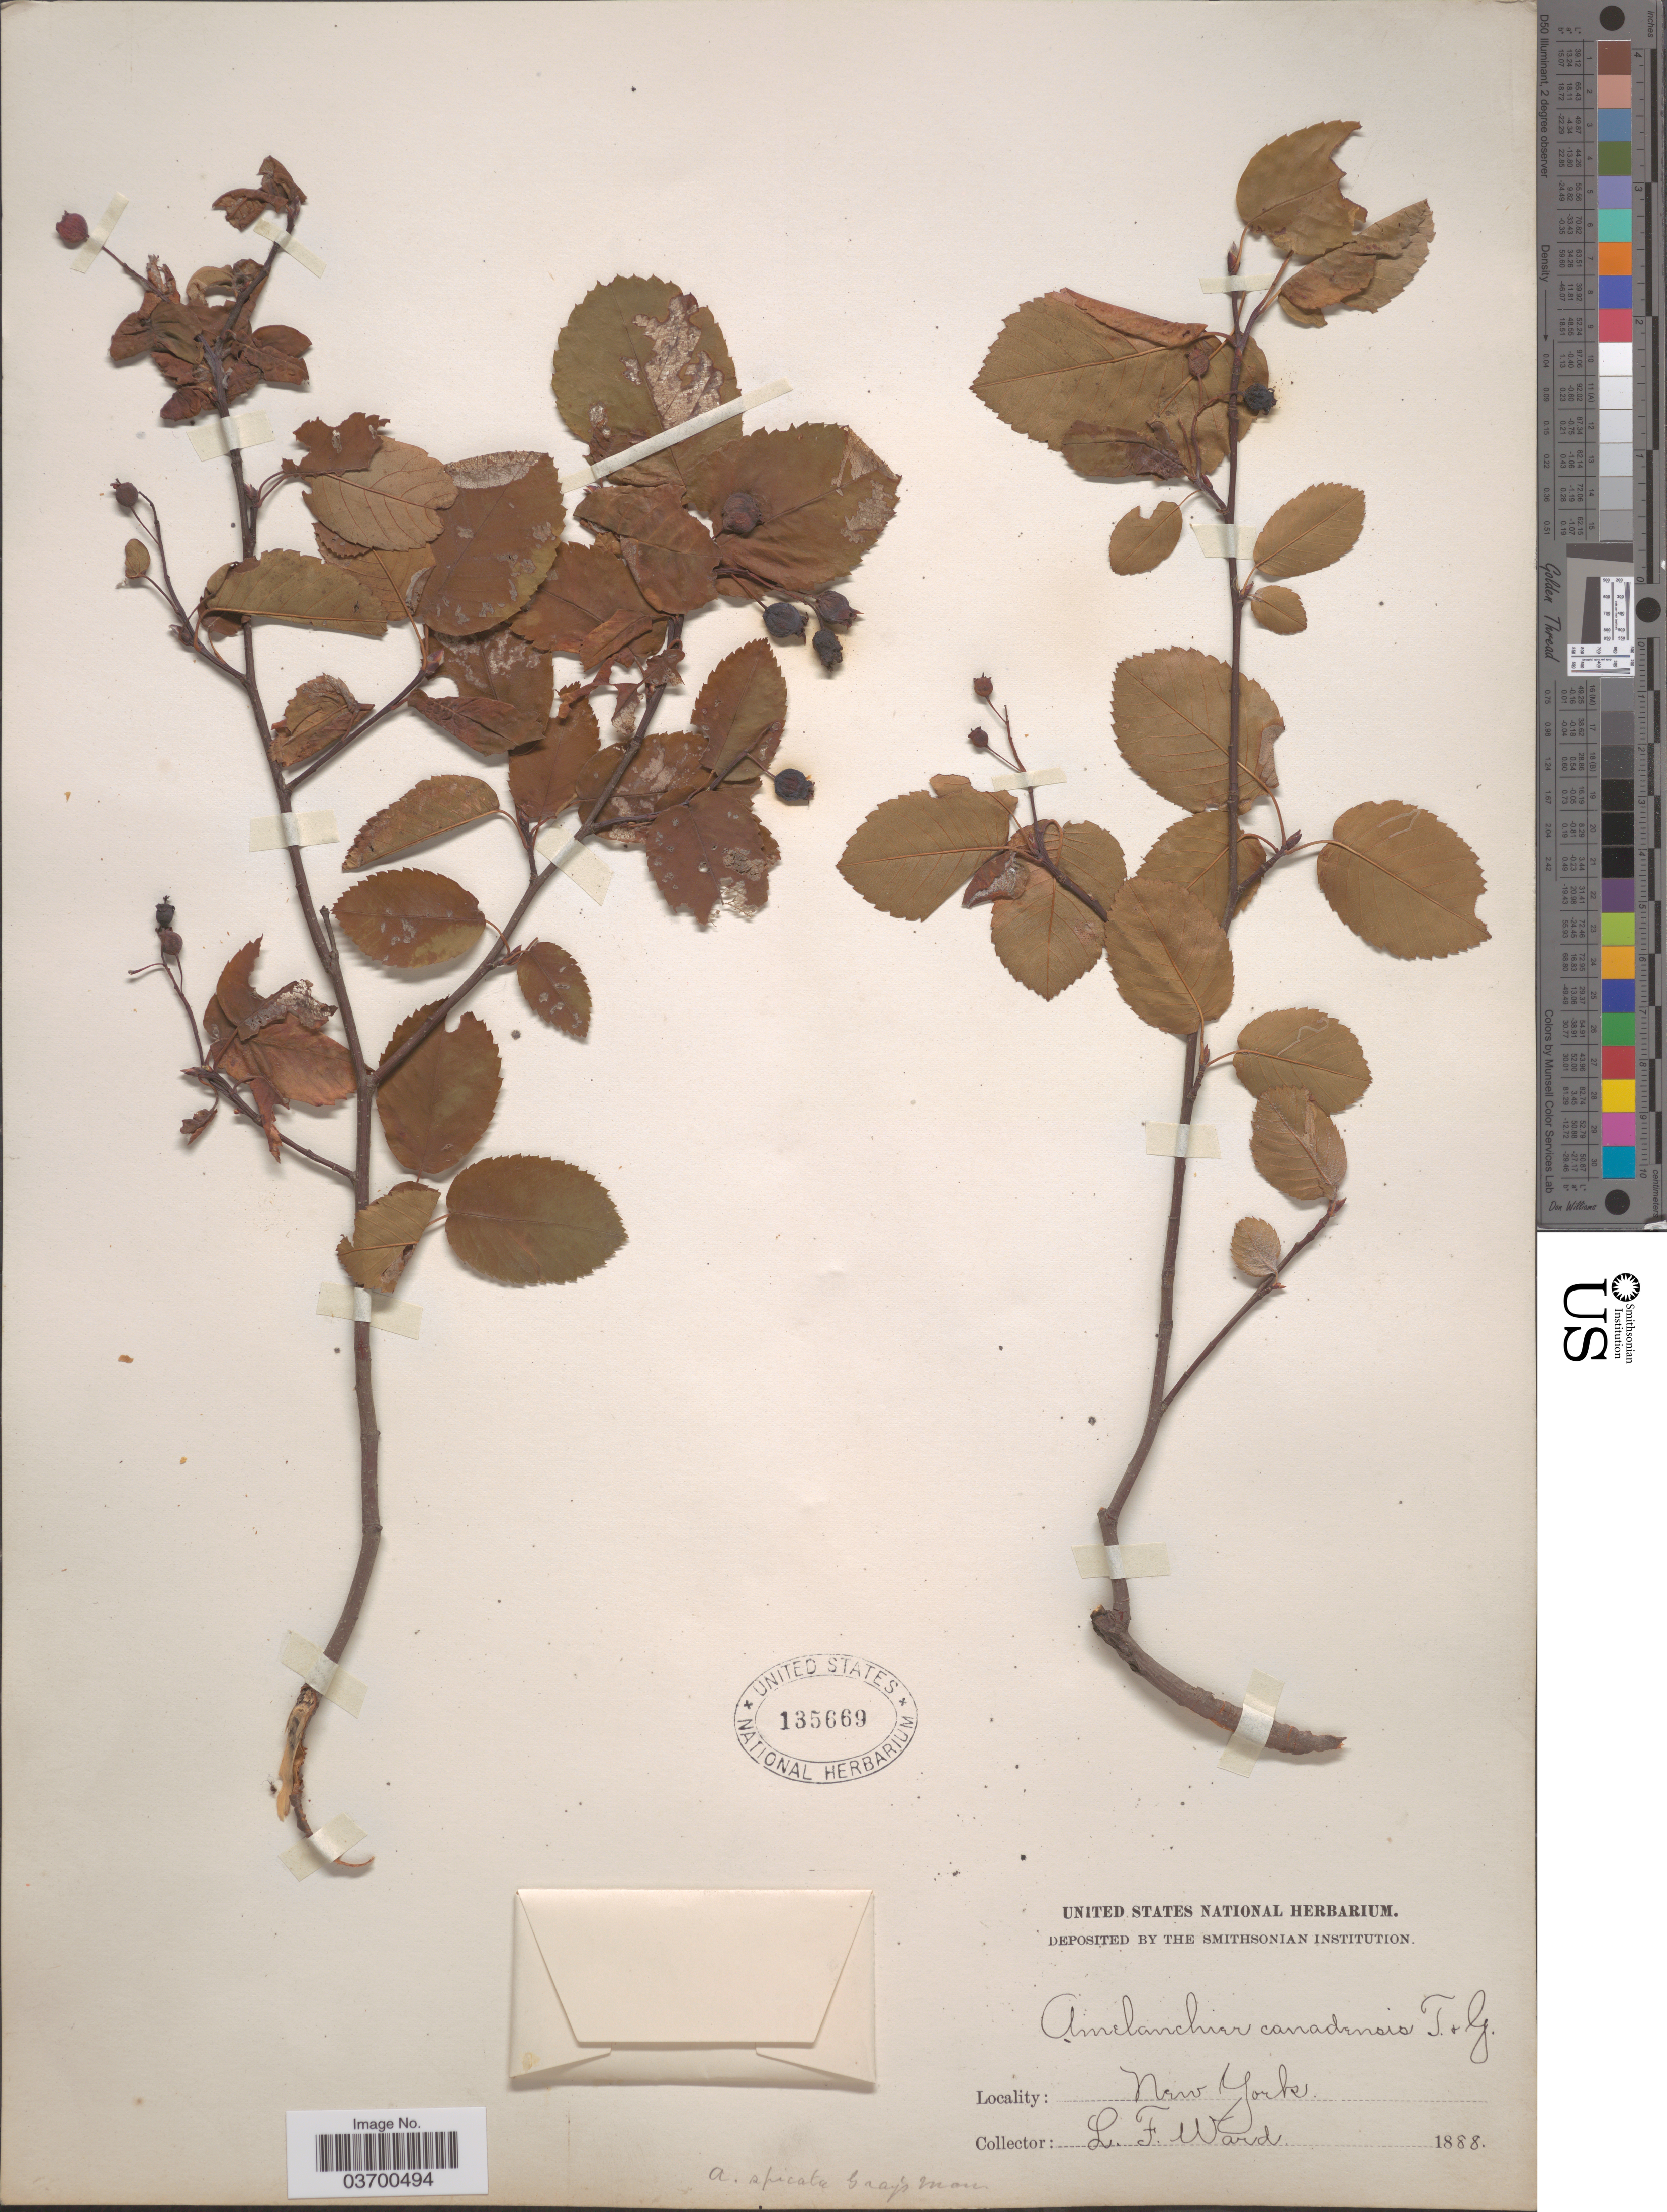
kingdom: Plantae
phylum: Tracheophyta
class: Magnoliopsida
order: Rosales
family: Rosaceae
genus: Amelanchier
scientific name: Amelanchier canadensis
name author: (L.) Medic.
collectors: L. Ward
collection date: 1888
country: United States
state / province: New York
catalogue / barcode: US 135669